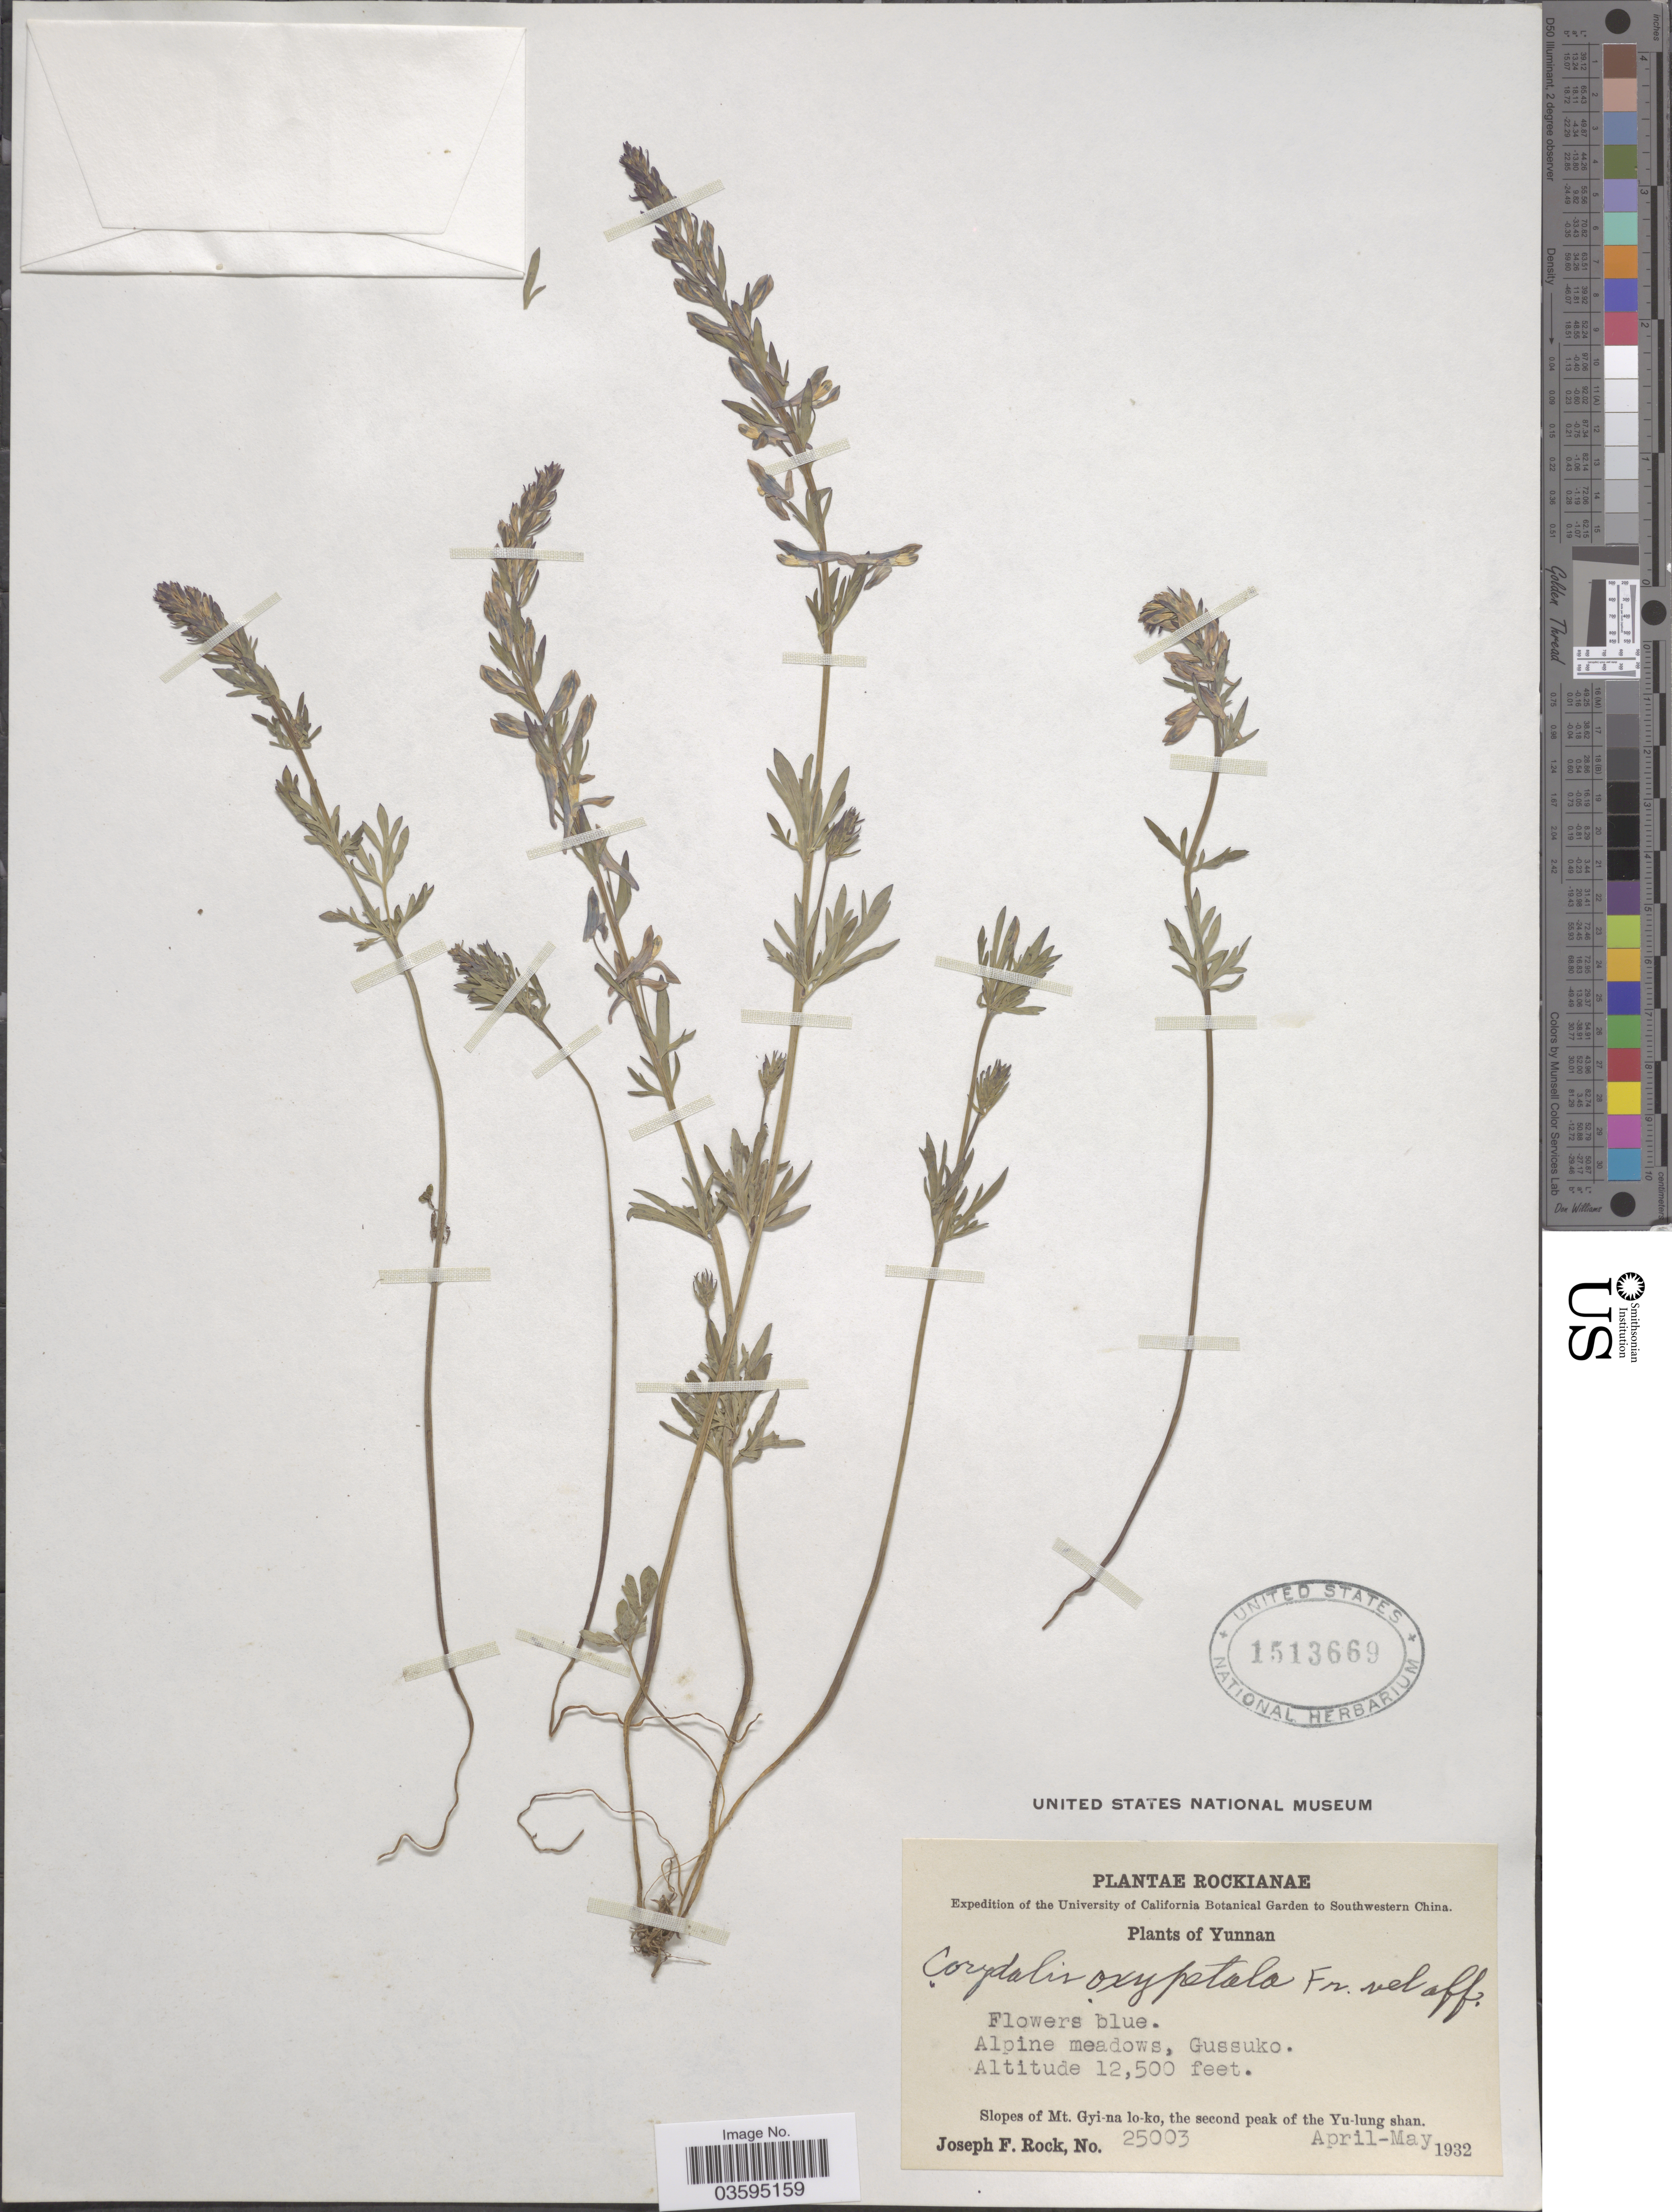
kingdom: Plantae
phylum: Tracheophyta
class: Magnoliopsida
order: Ranunculales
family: Papaveraceae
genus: Corydalis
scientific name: Corydalis oxypetala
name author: Franch.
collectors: J. F. Rock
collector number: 25003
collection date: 1932-04/1932-05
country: China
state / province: Yunnan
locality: Southwestern China. Slopes of Mt. Gyi-na lo-ko, the second peak of the Yu-lung shan. Gussuko.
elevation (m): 3810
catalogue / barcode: US 1513669